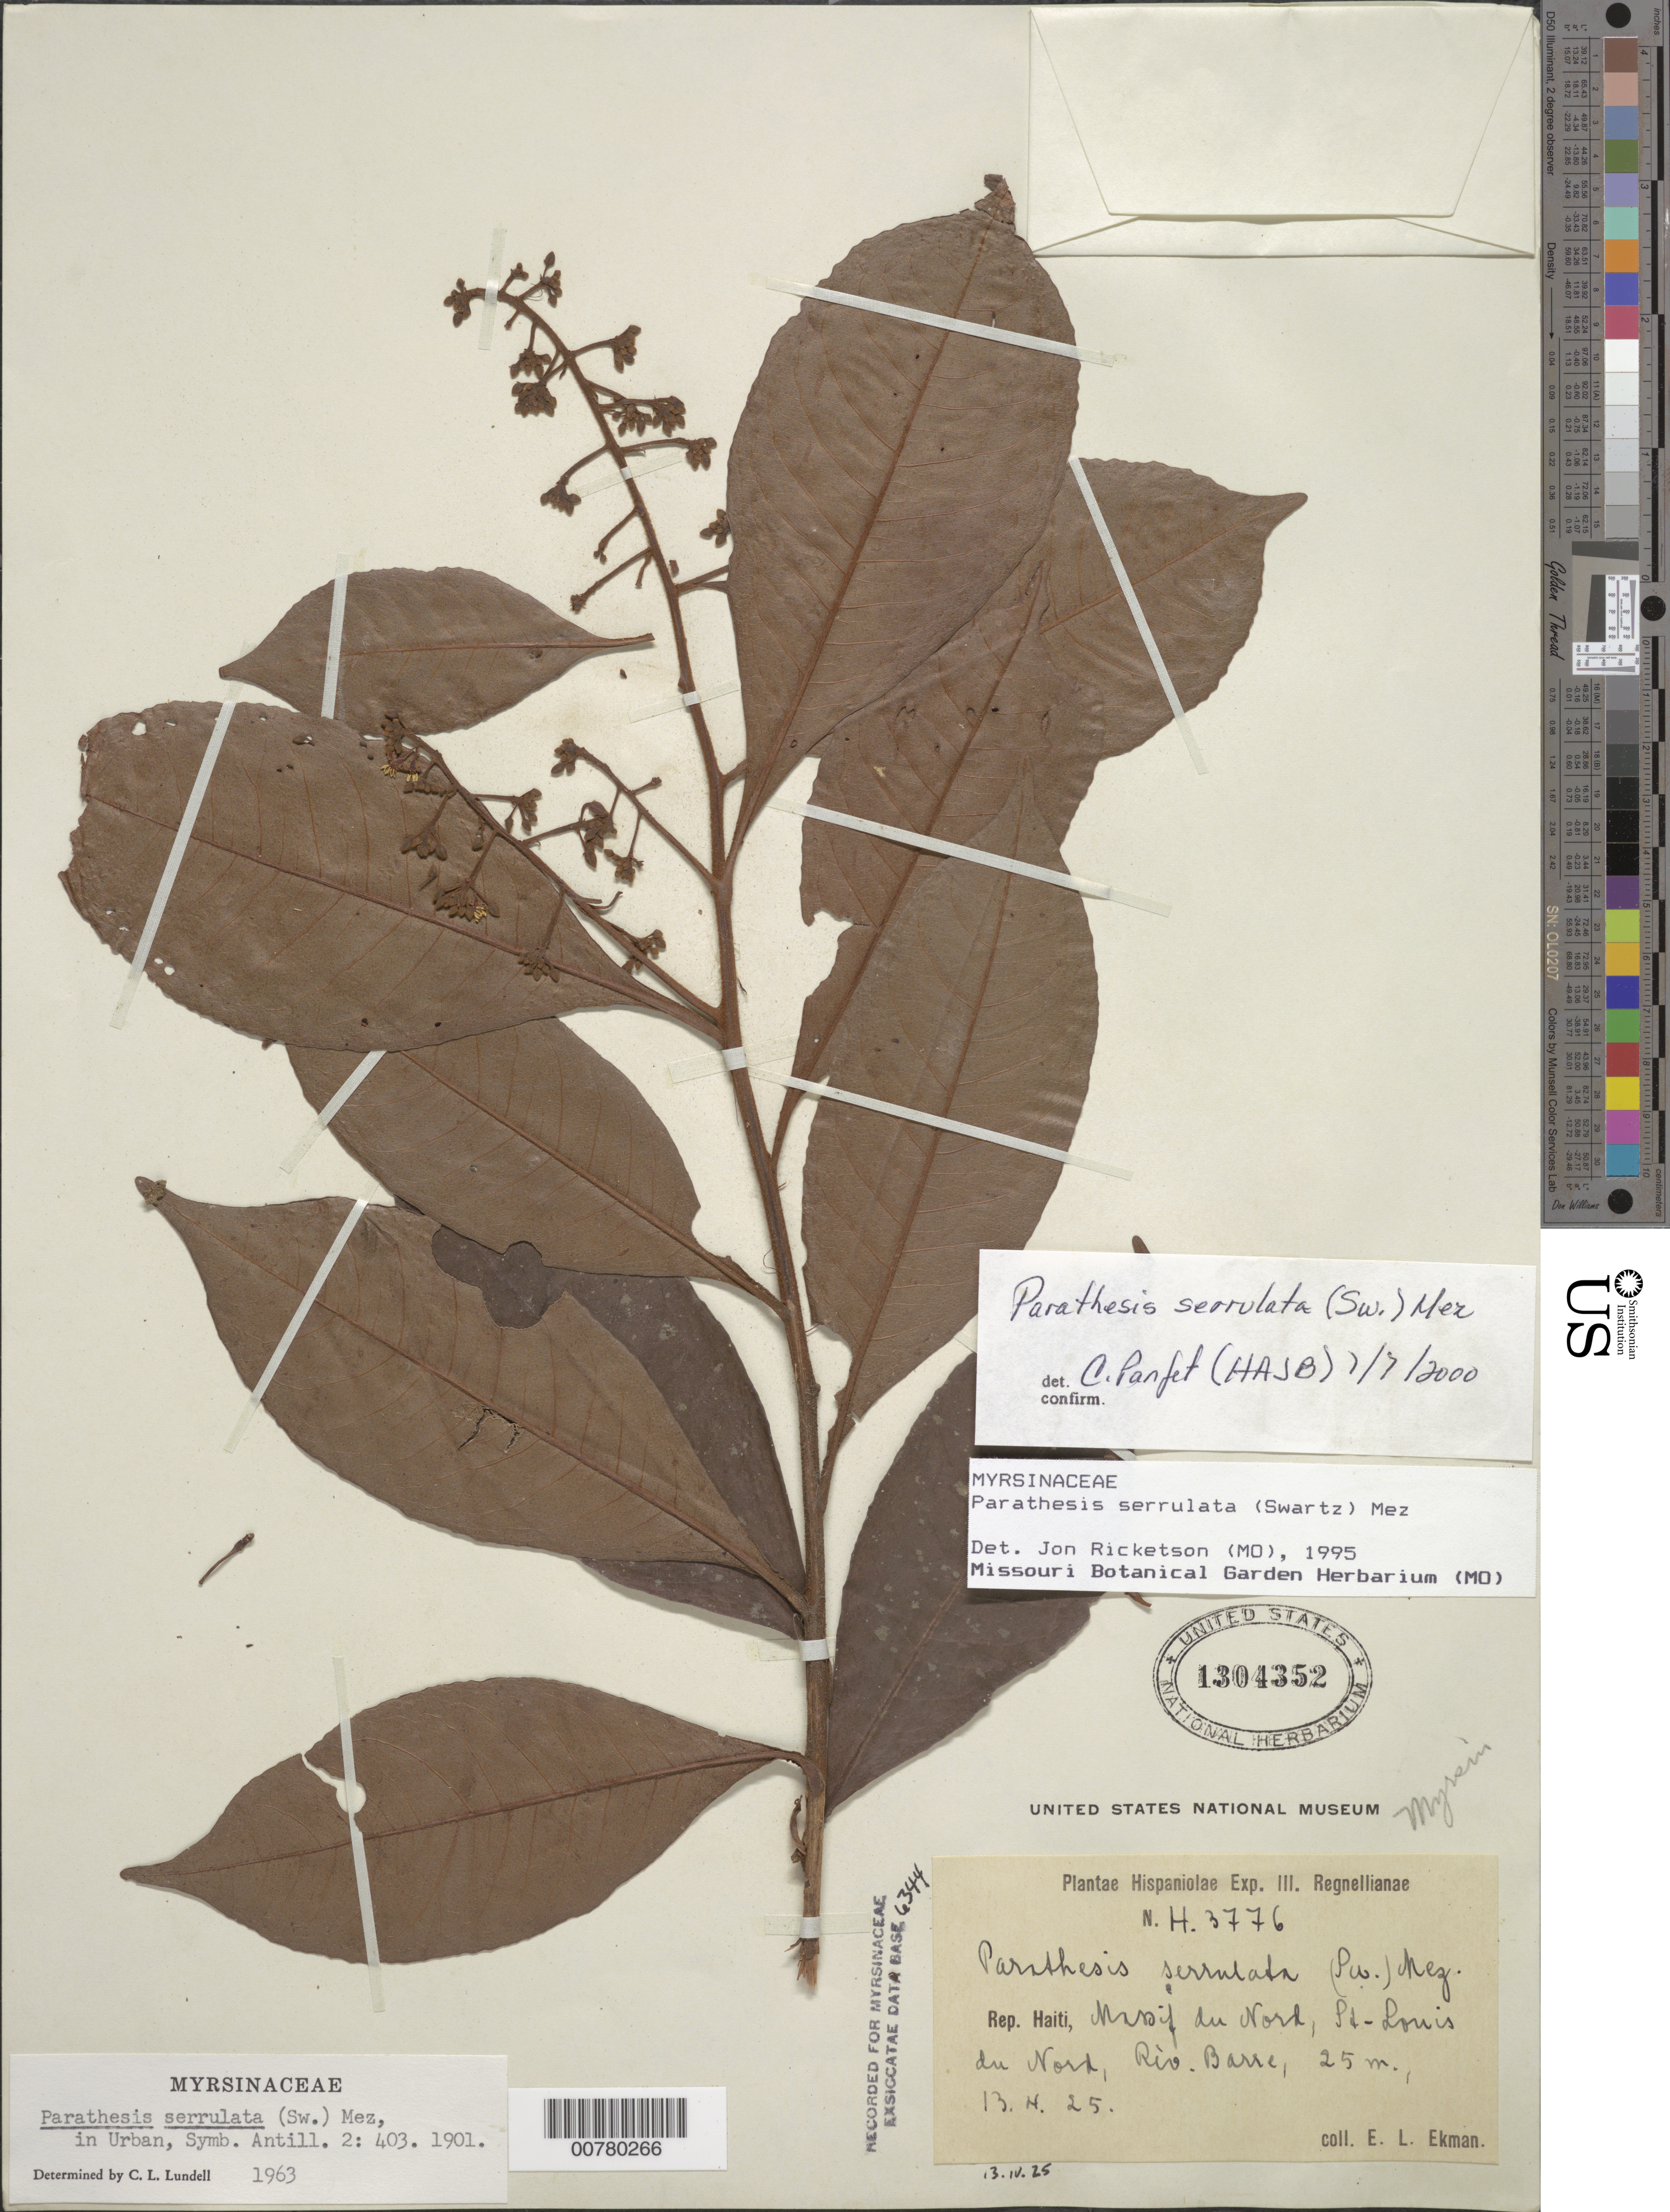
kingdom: Plantae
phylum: Tracheophyta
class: Magnoliopsida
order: Ericales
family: Primulaceae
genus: Parathesis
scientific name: Parathesis serrulata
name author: (Sw.) Mez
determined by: Panflet, C.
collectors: E. L. Ekman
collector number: H 3776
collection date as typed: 13 Apr 1925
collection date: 1925-04-13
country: Haiti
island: Hispaniola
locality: Massif du Nord, St. Louis du Nord, Riv. Barre.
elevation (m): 25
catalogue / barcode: US 1304352